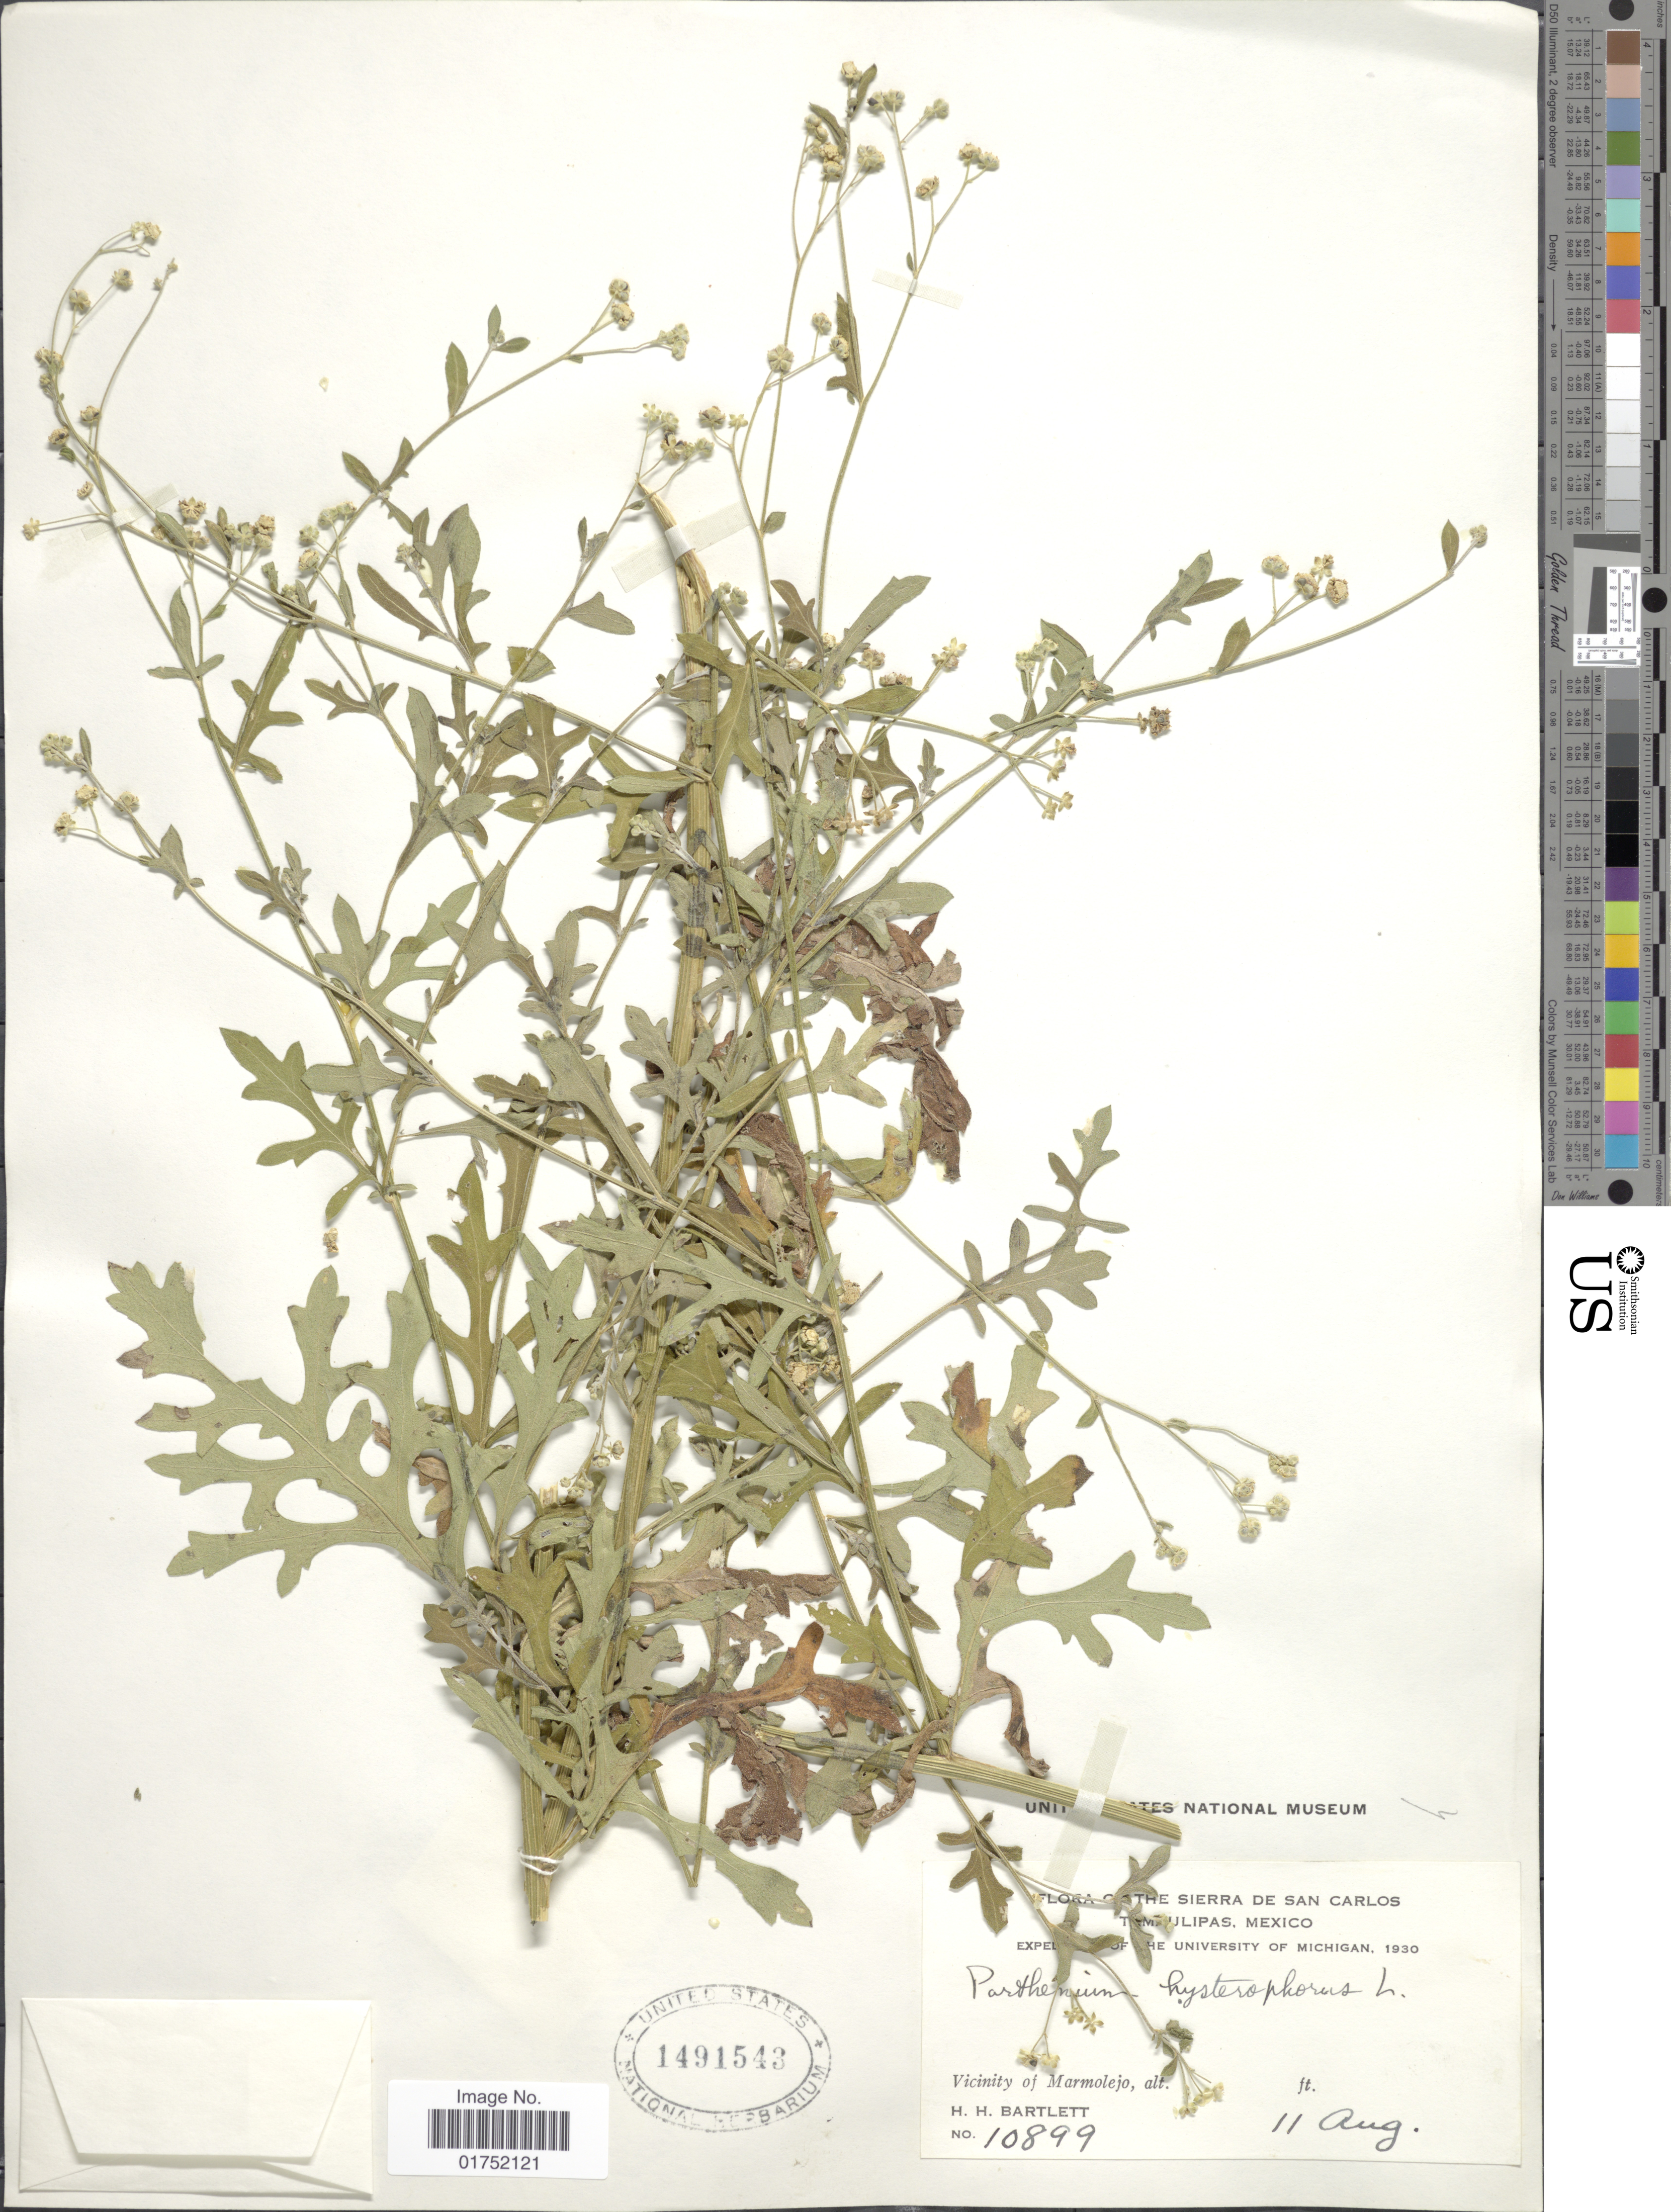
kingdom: Plantae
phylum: Tracheophyta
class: Magnoliopsida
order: Asterales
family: Asteraceae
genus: Parthenium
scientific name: Parthenium hysterophorus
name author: L.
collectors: H. H. Bartlett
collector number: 10899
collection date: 1930-08-11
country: Mexico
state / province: Tamaulipas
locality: Sierra de San Carlos, Vicinity of Marmolejo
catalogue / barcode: US 1491543